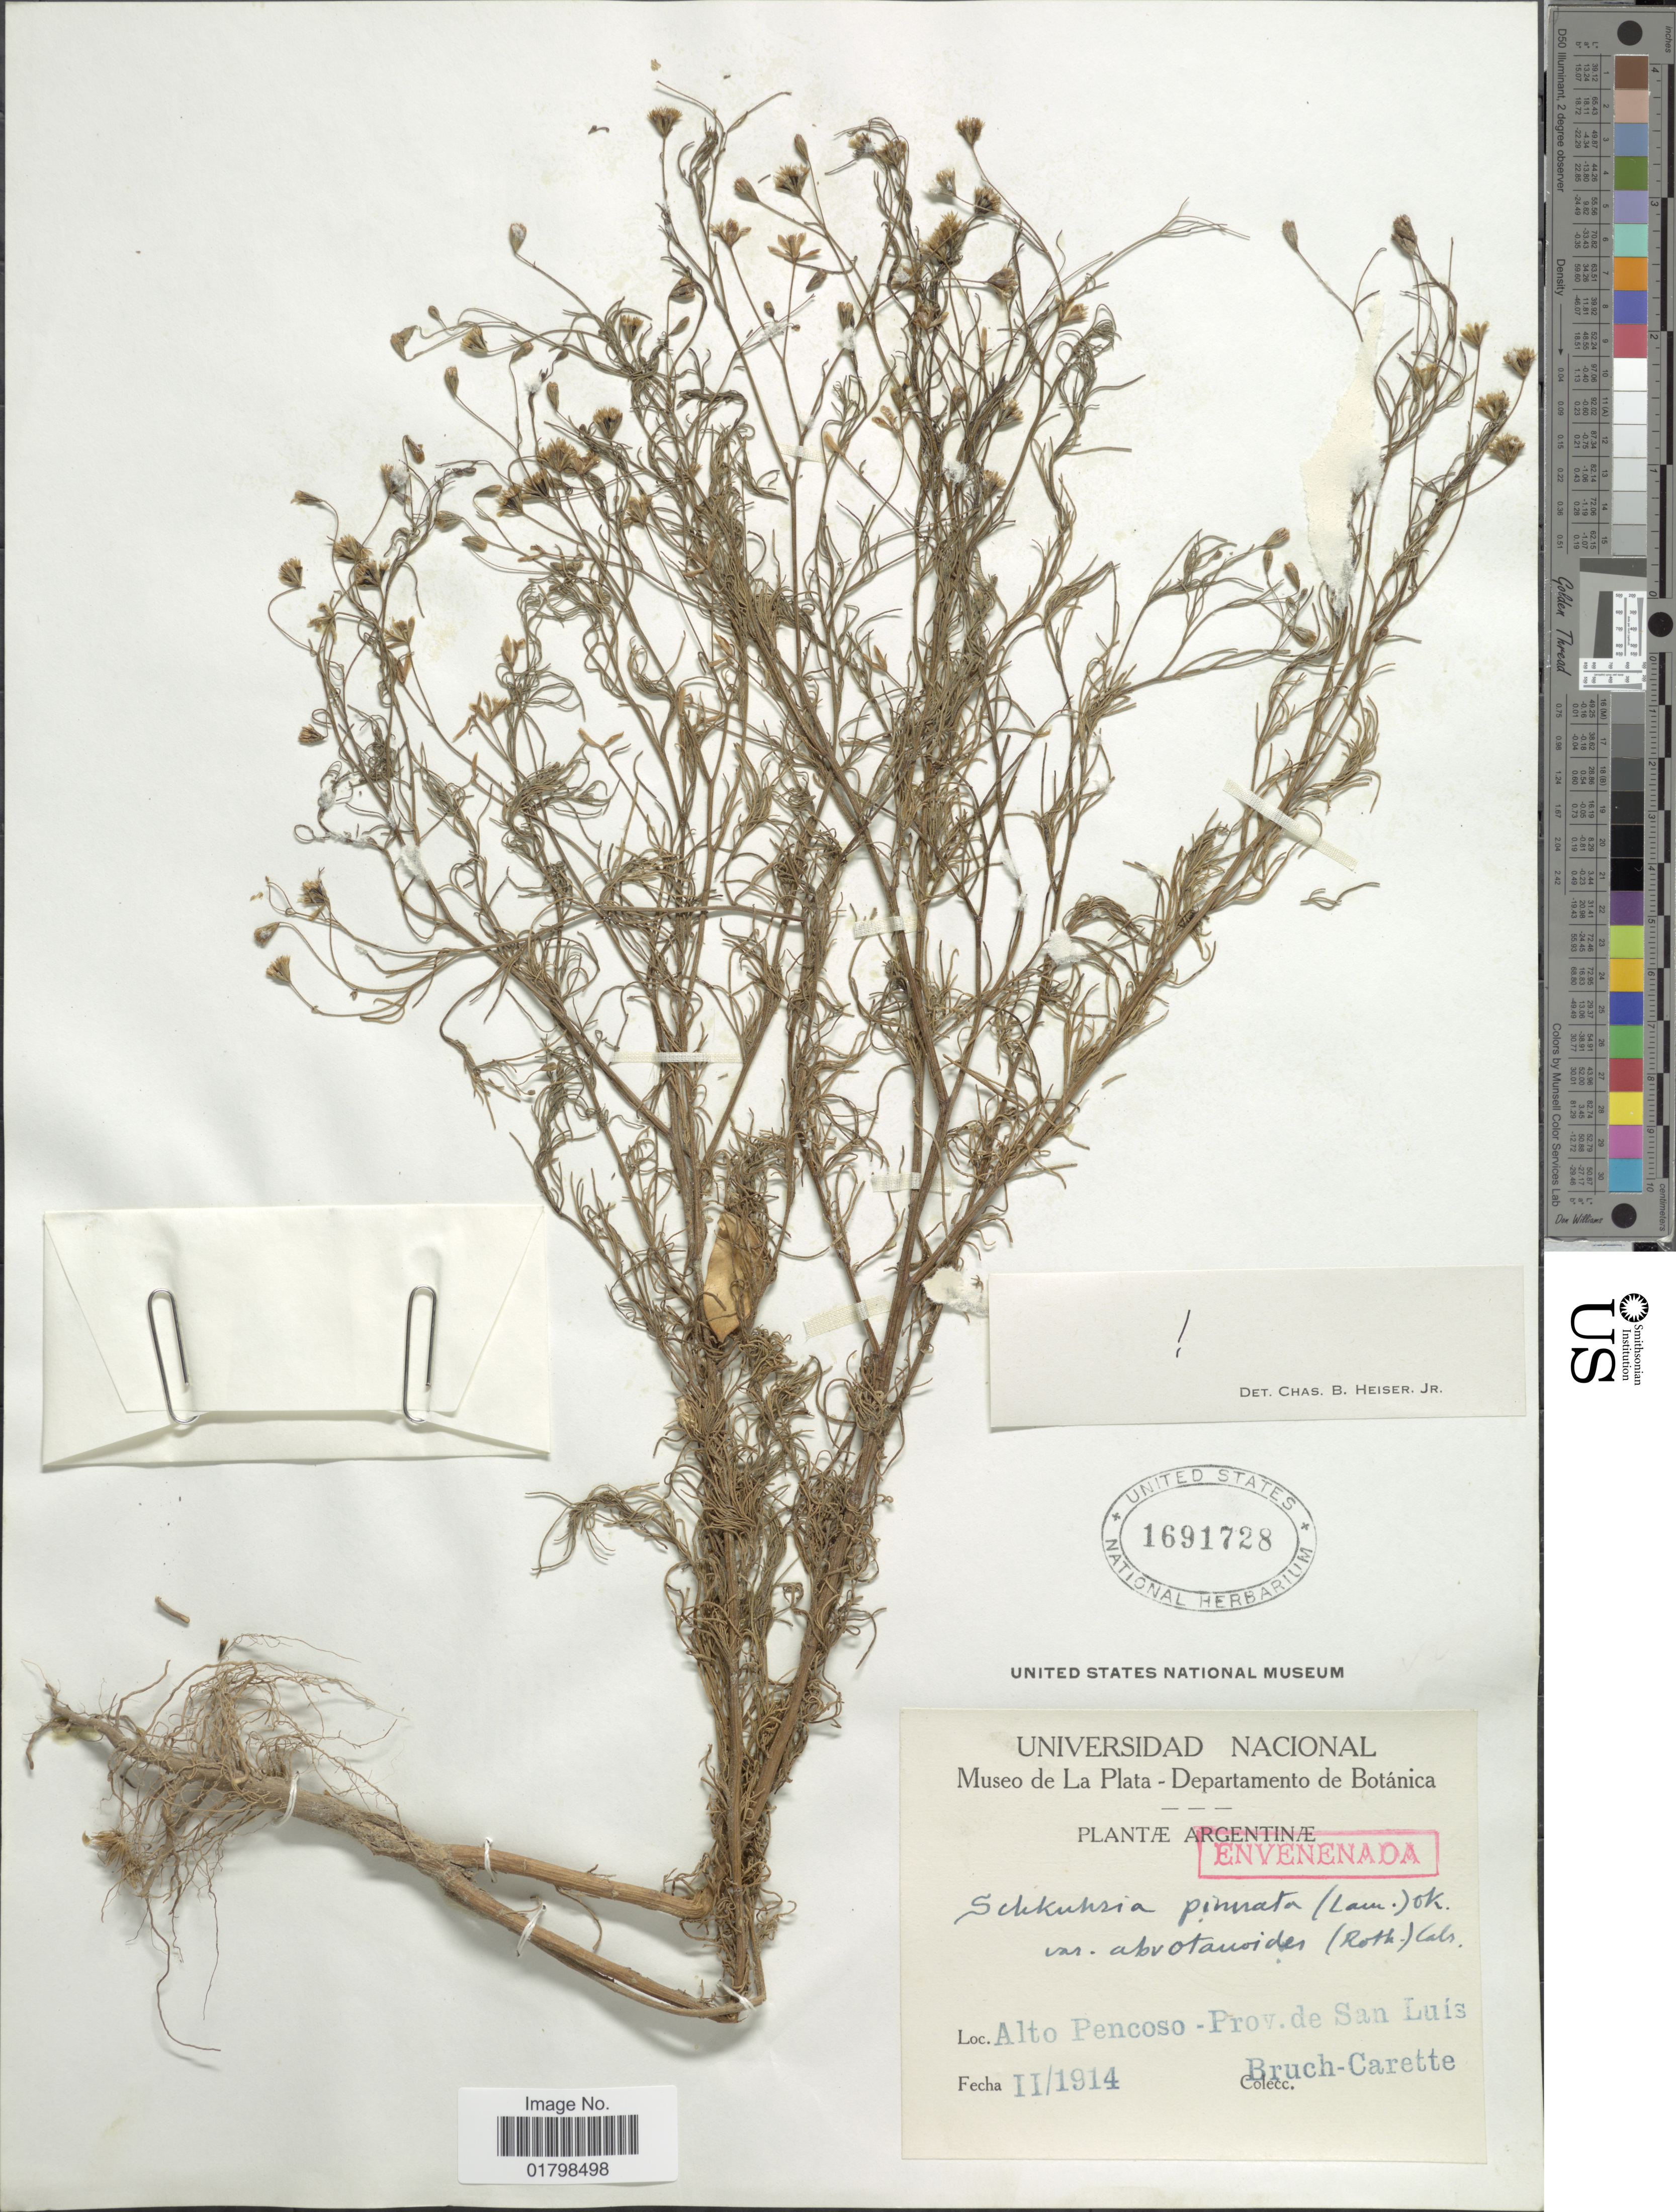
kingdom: Plantae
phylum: Tracheophyta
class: Magnoliopsida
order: Asterales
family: Asteraceae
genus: Schkuhria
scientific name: Schkuhria pinnata var. abrotanoides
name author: (Roth) Cabrera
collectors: C. Bruch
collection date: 1914-02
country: Argentina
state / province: San Luis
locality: Alto Pencoso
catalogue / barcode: US 1691728